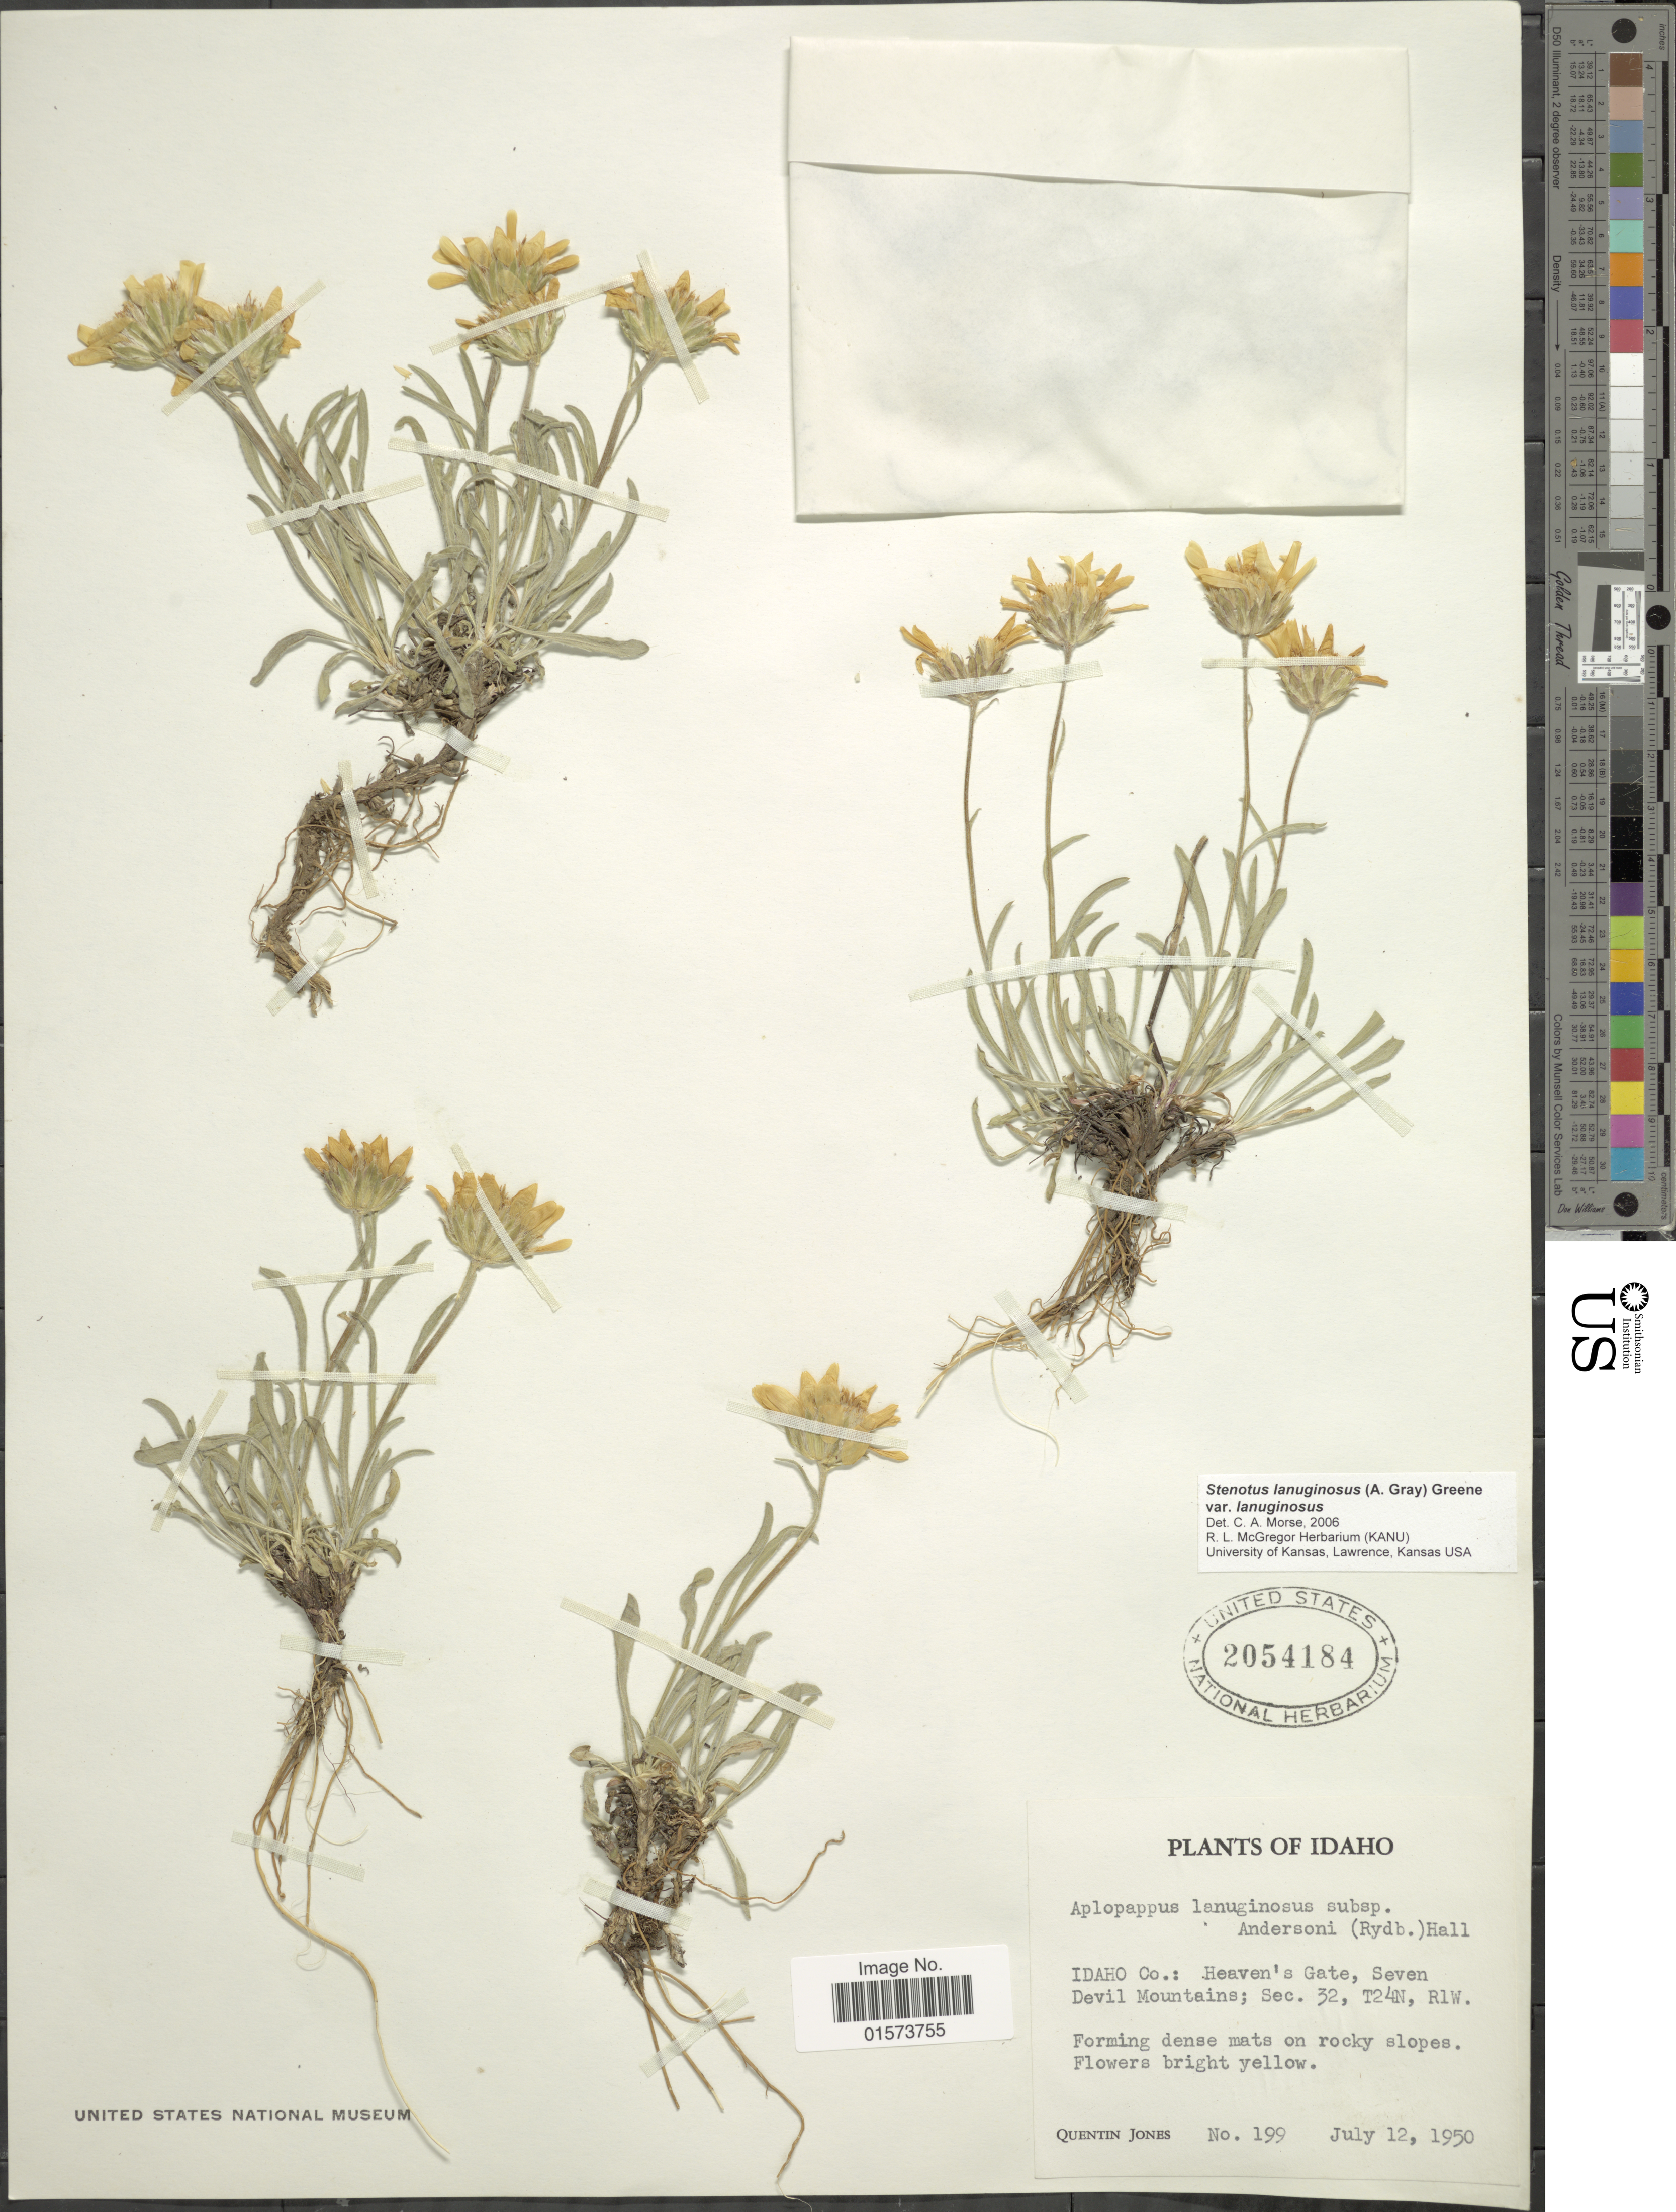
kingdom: Plantae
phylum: Tracheophyta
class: Magnoliopsida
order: Asterales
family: Asteraceae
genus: Stenotus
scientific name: Stenotus lanuginosus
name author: (A. Gray) Greene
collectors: Q. Jones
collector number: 199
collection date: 1950-07-12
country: United States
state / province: Idaho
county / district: Idaho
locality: Heaven's Gate, Seven Devil Mountains; Sec. 32, T24N, R1W, forming dense mats on rocky slopes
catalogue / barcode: US 2054184